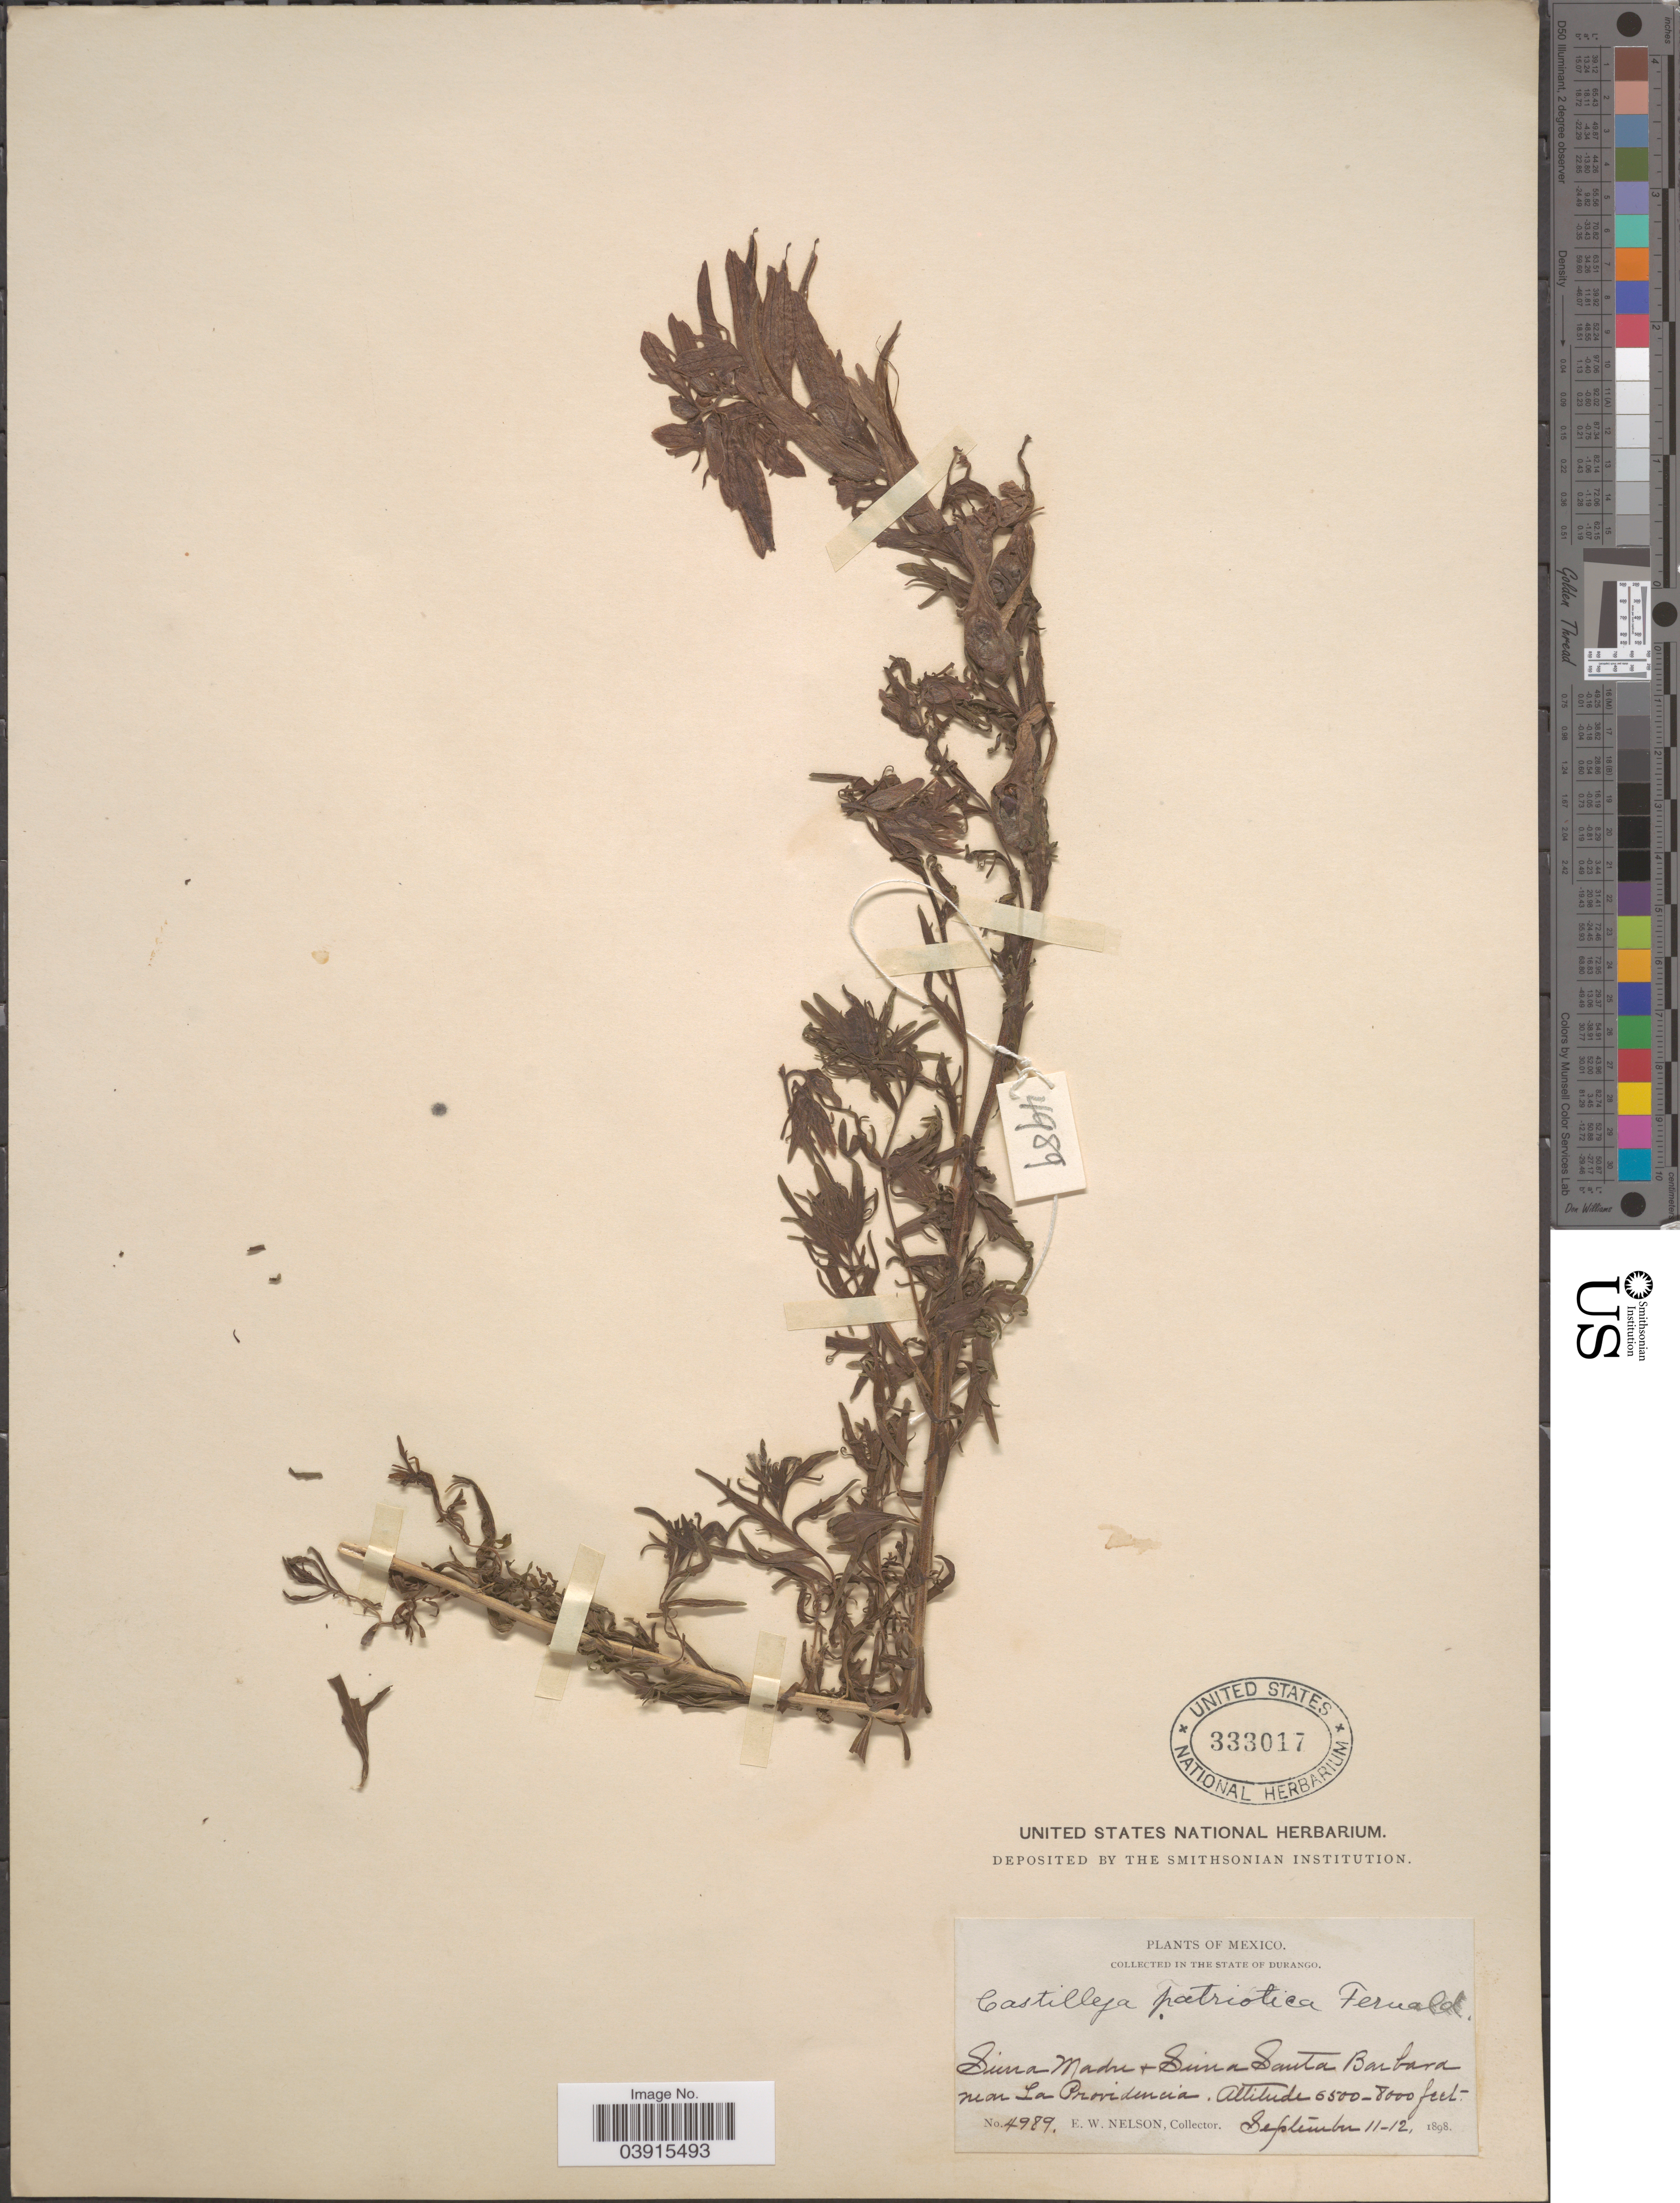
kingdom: Plantae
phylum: Tracheophyta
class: Magnoliopsida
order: Lamiales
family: Orobanchaceae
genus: Castilleja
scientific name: Castilleja patriotica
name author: Fernald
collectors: E. W. Nelson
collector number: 4989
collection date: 1898-09-11/1898-09-12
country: Mexico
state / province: Durango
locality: Sierra Madre + Sierra Santa Barbara near La Providencia.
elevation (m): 1981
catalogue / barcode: US 333017